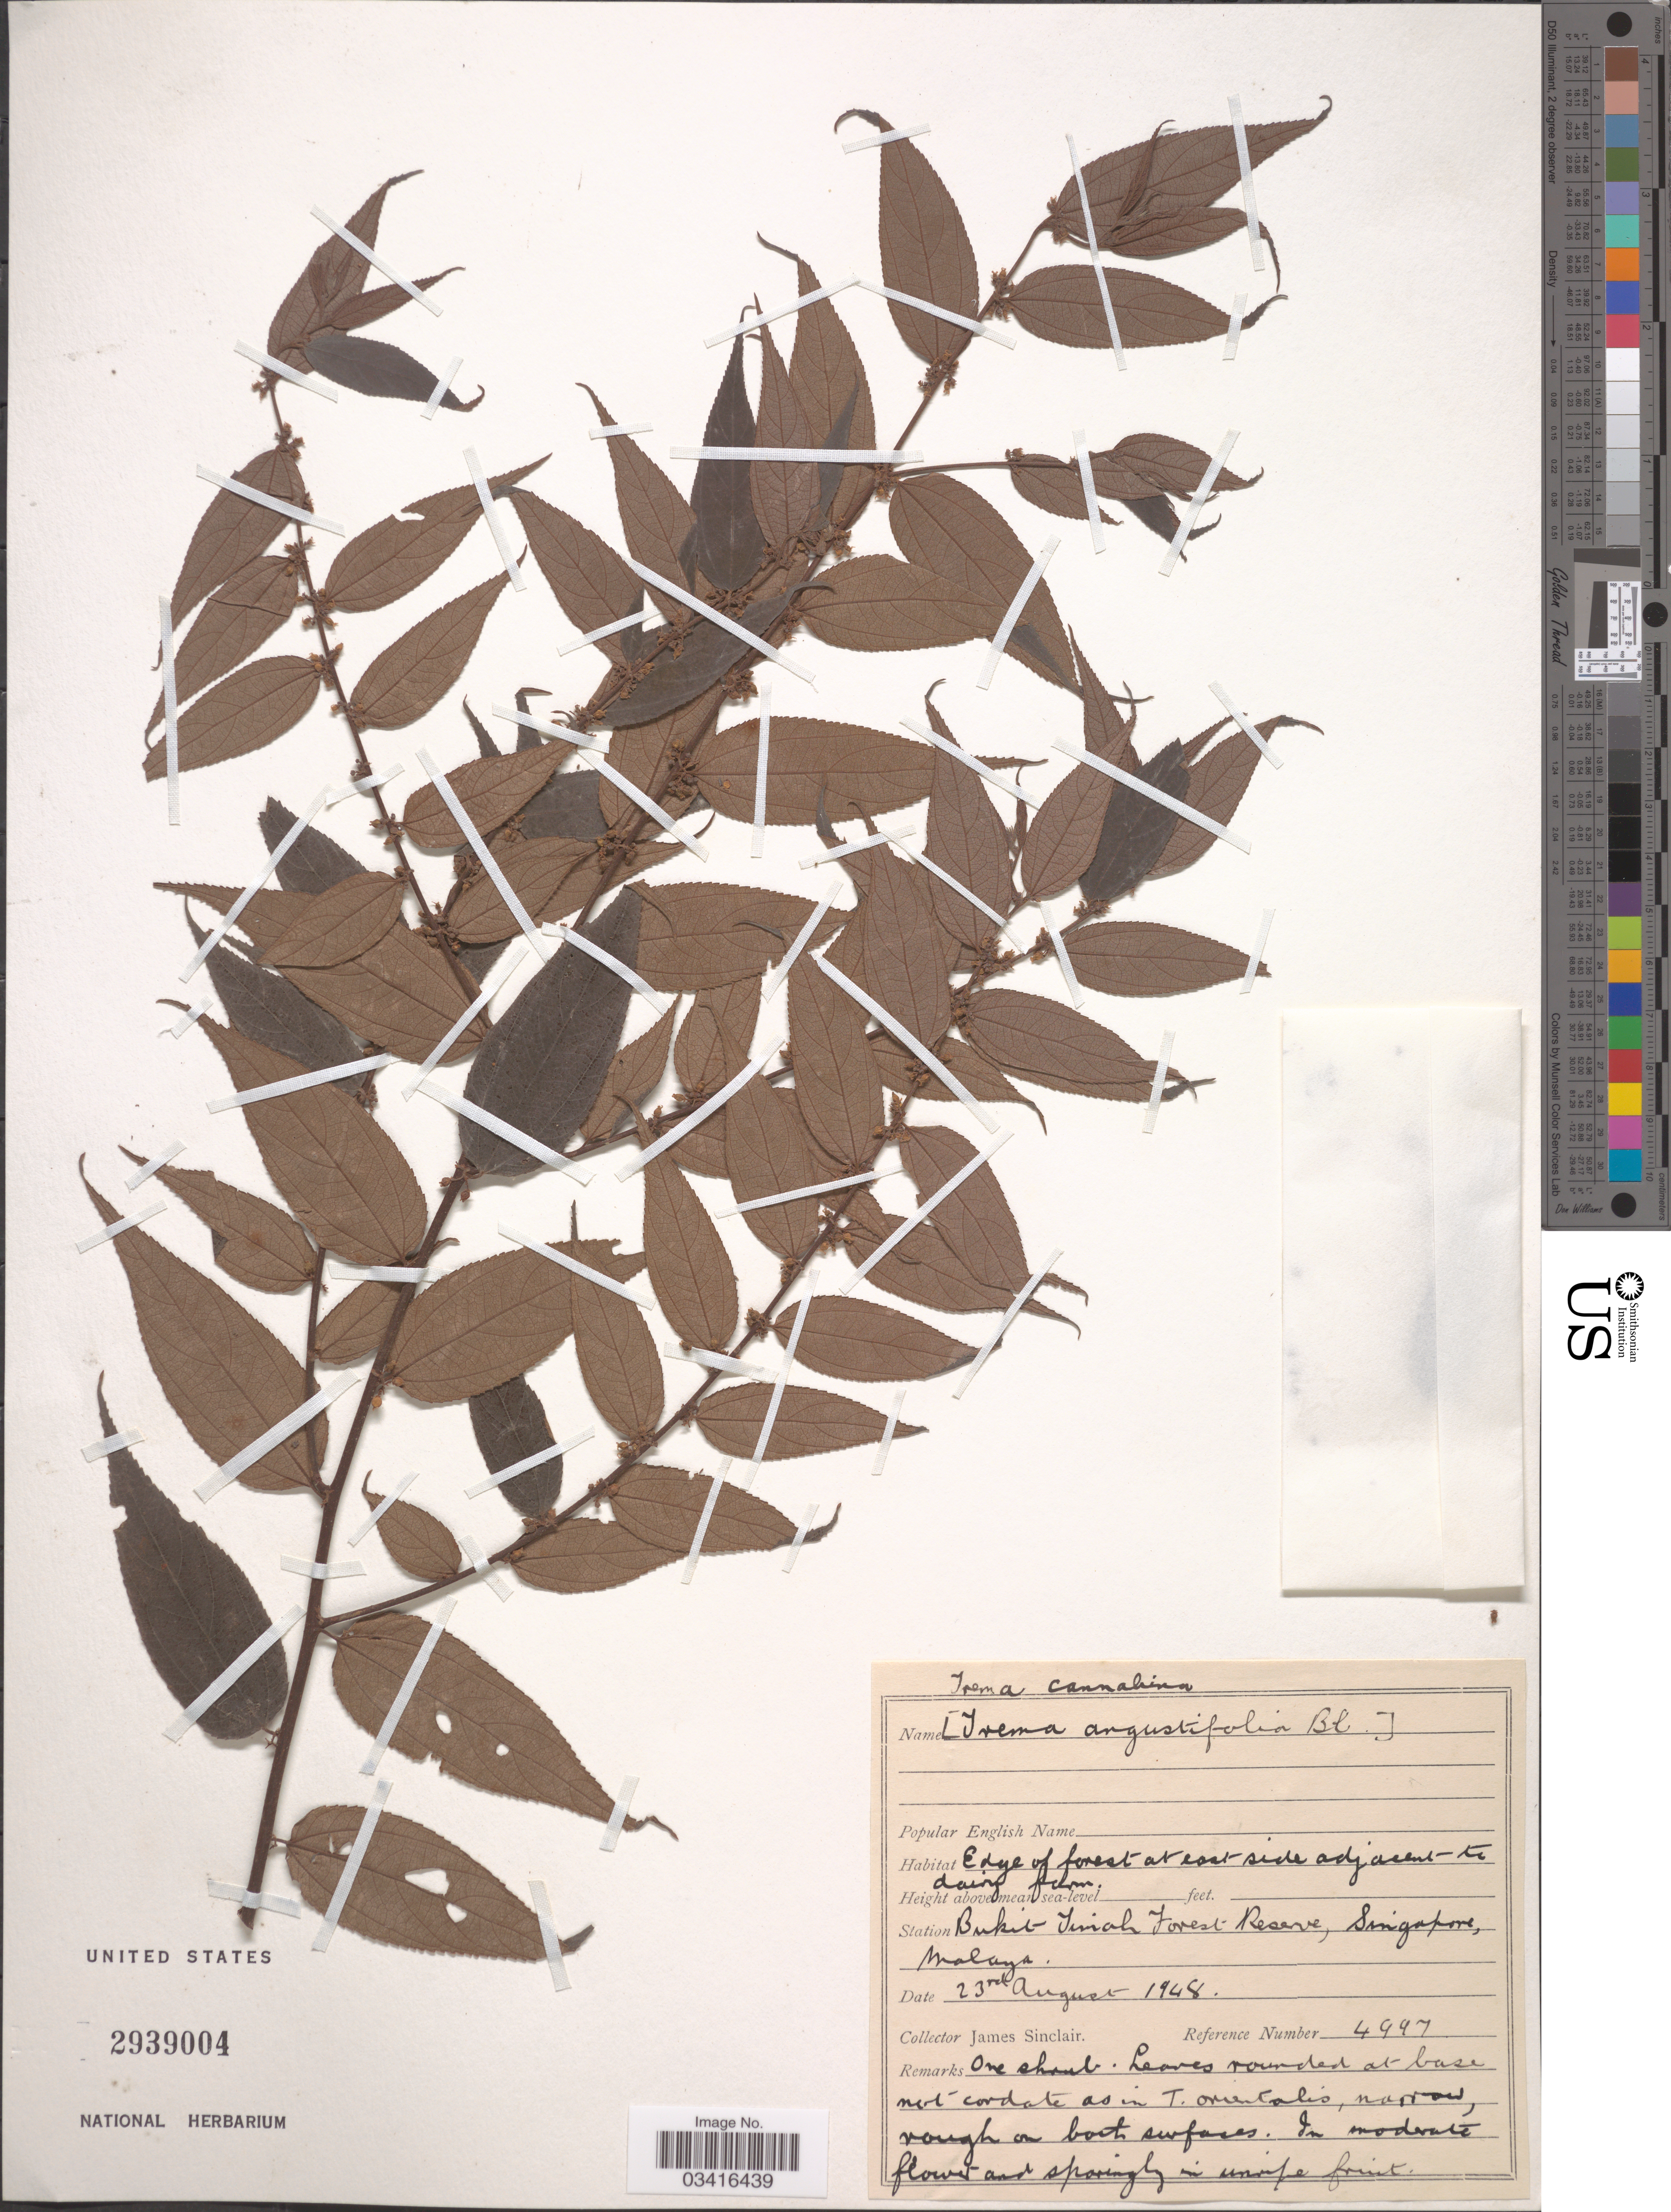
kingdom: Plantae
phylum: Tracheophyta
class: Magnoliopsida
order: Rosales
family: Cannabaceae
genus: Trema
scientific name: Trema cannabina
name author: Lour.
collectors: J. Sinclair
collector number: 4997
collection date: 1948-08-23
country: Singapore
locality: Edge of forest at east side adjacent to dairy farm. Station Bukit Timah Forest Reserve, Malaya.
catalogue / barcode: US 2939004